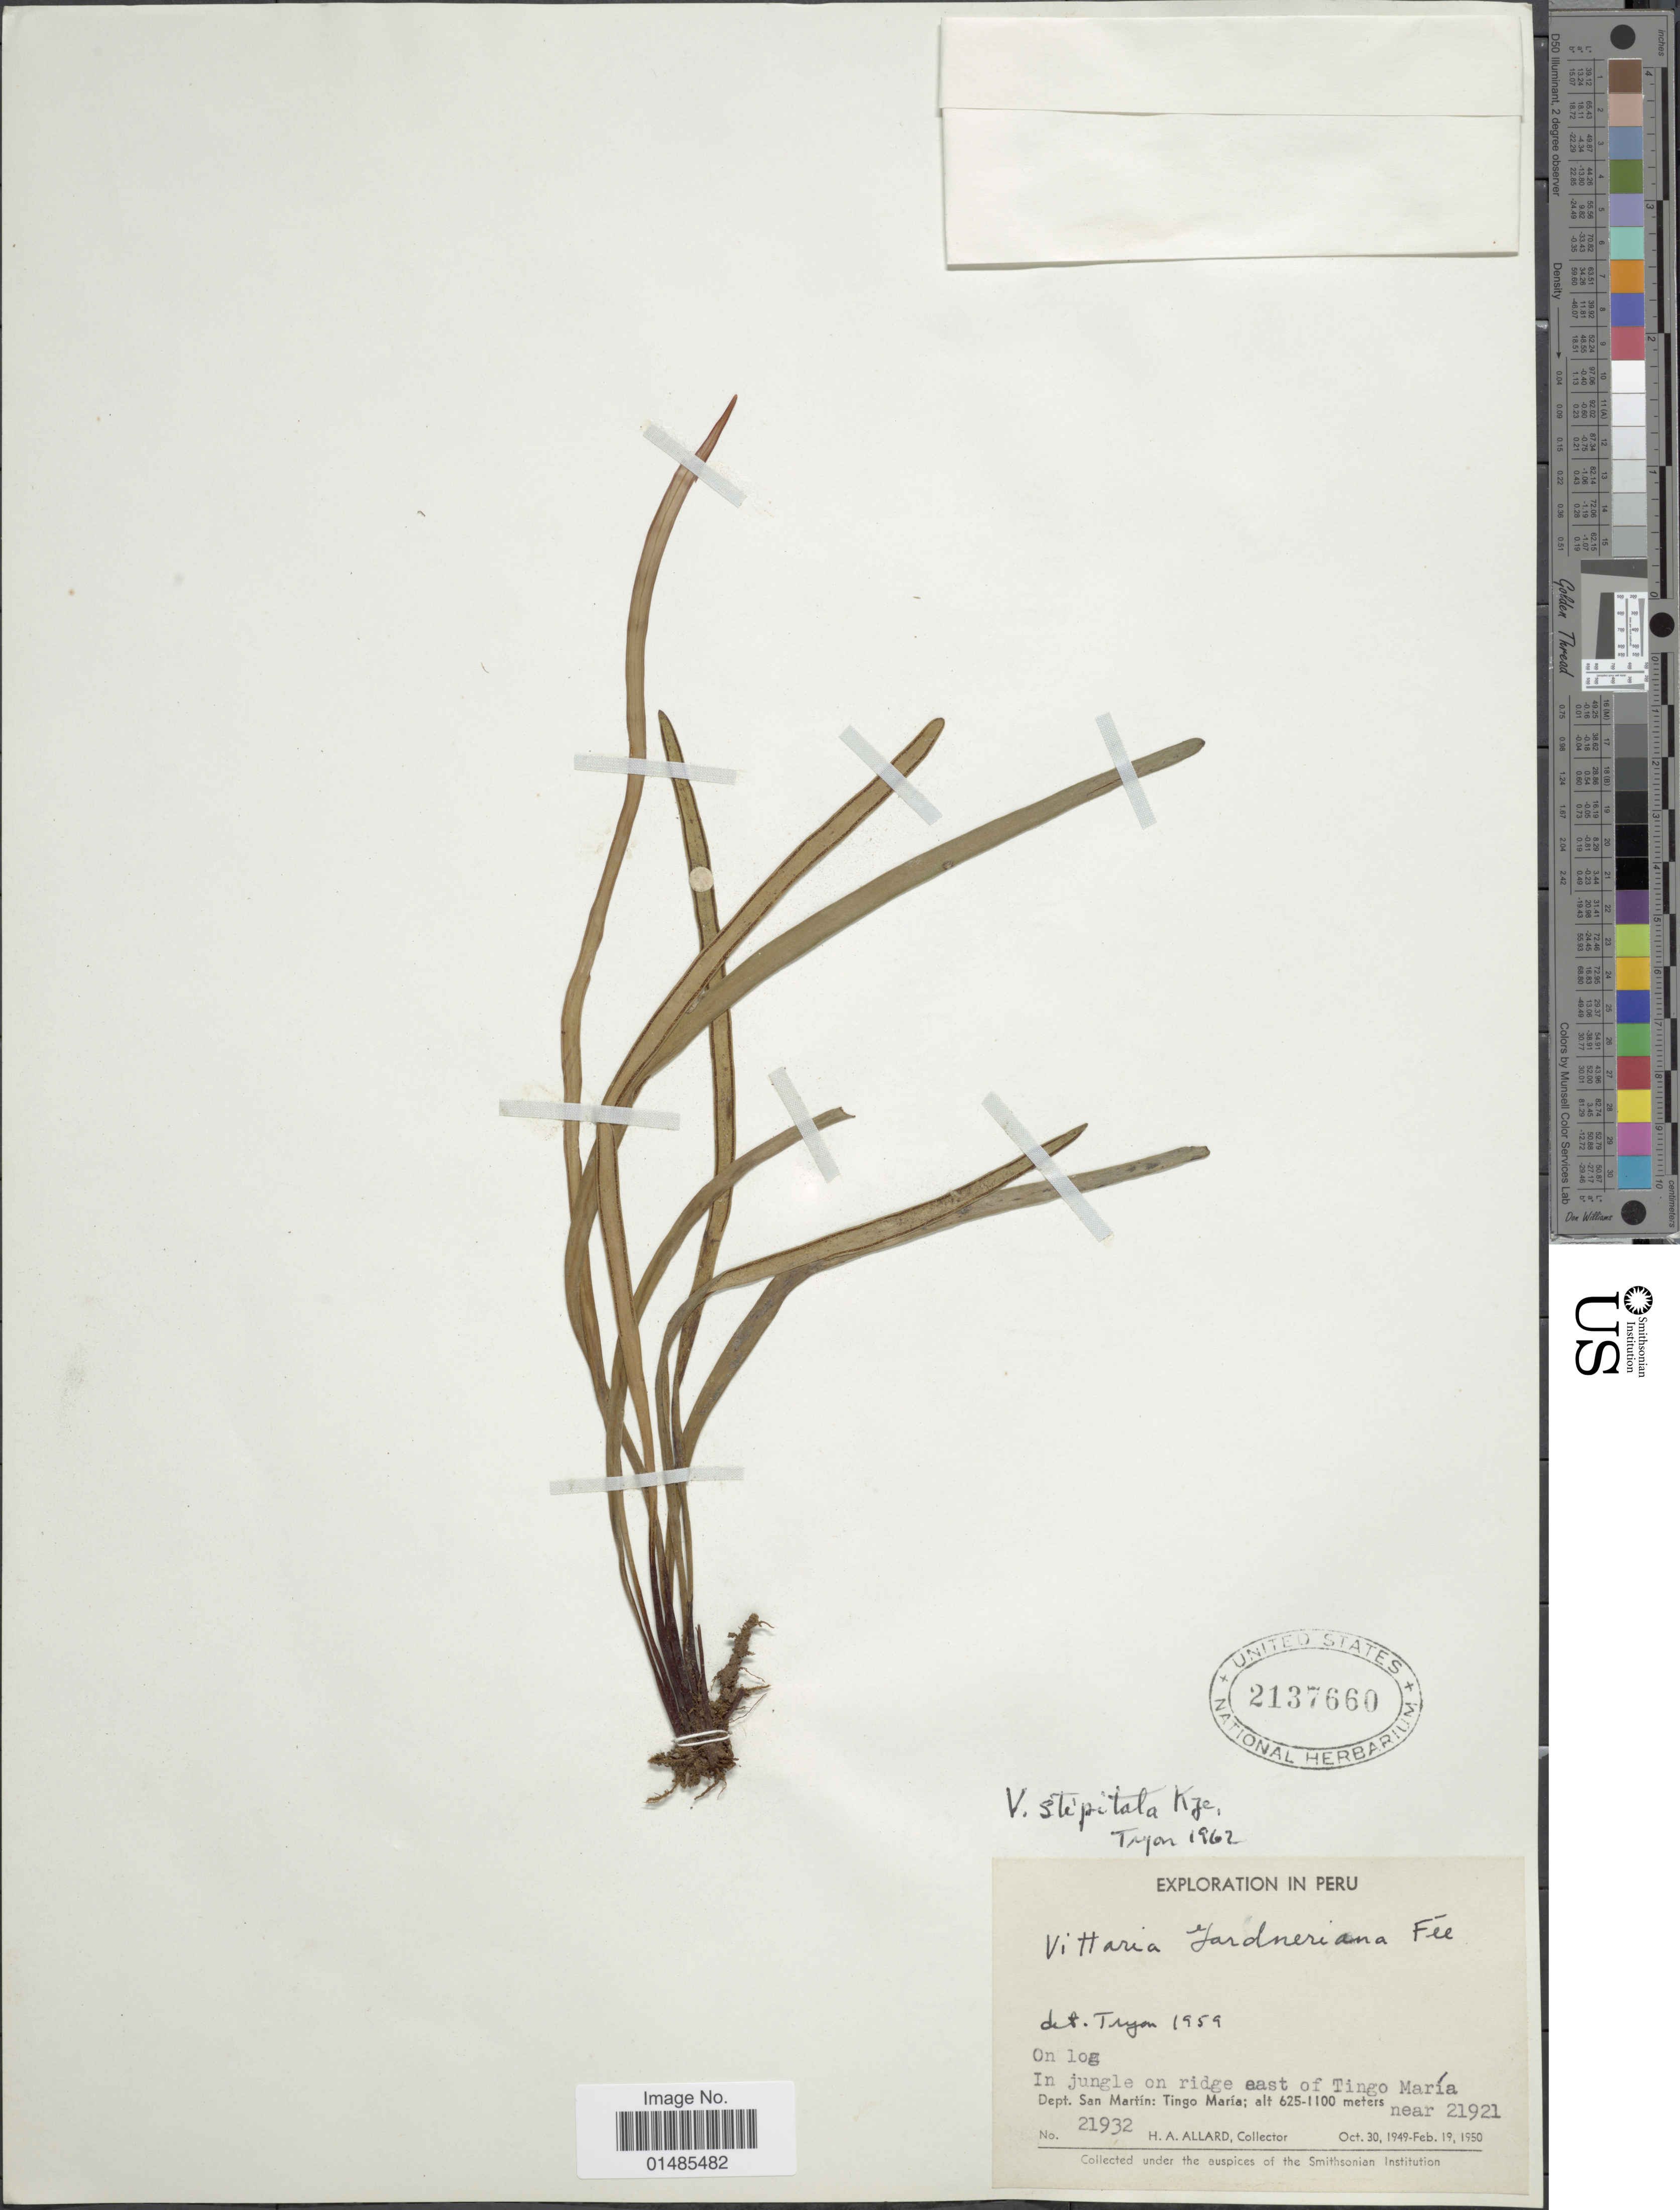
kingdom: Plantae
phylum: Tracheophyta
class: Polypodiopsida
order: Polypodiales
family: Pteridaceae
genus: Radiovittaria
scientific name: Radiovittaria stipitata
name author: (Kunze) E.H. Crane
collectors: H. A. Allard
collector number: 21932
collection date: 1949-10-30/1950-02-19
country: Peru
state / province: San Martín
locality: In jungle on ridge east of Tingo María.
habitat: in jungle on ridge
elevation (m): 625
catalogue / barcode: US 2137660